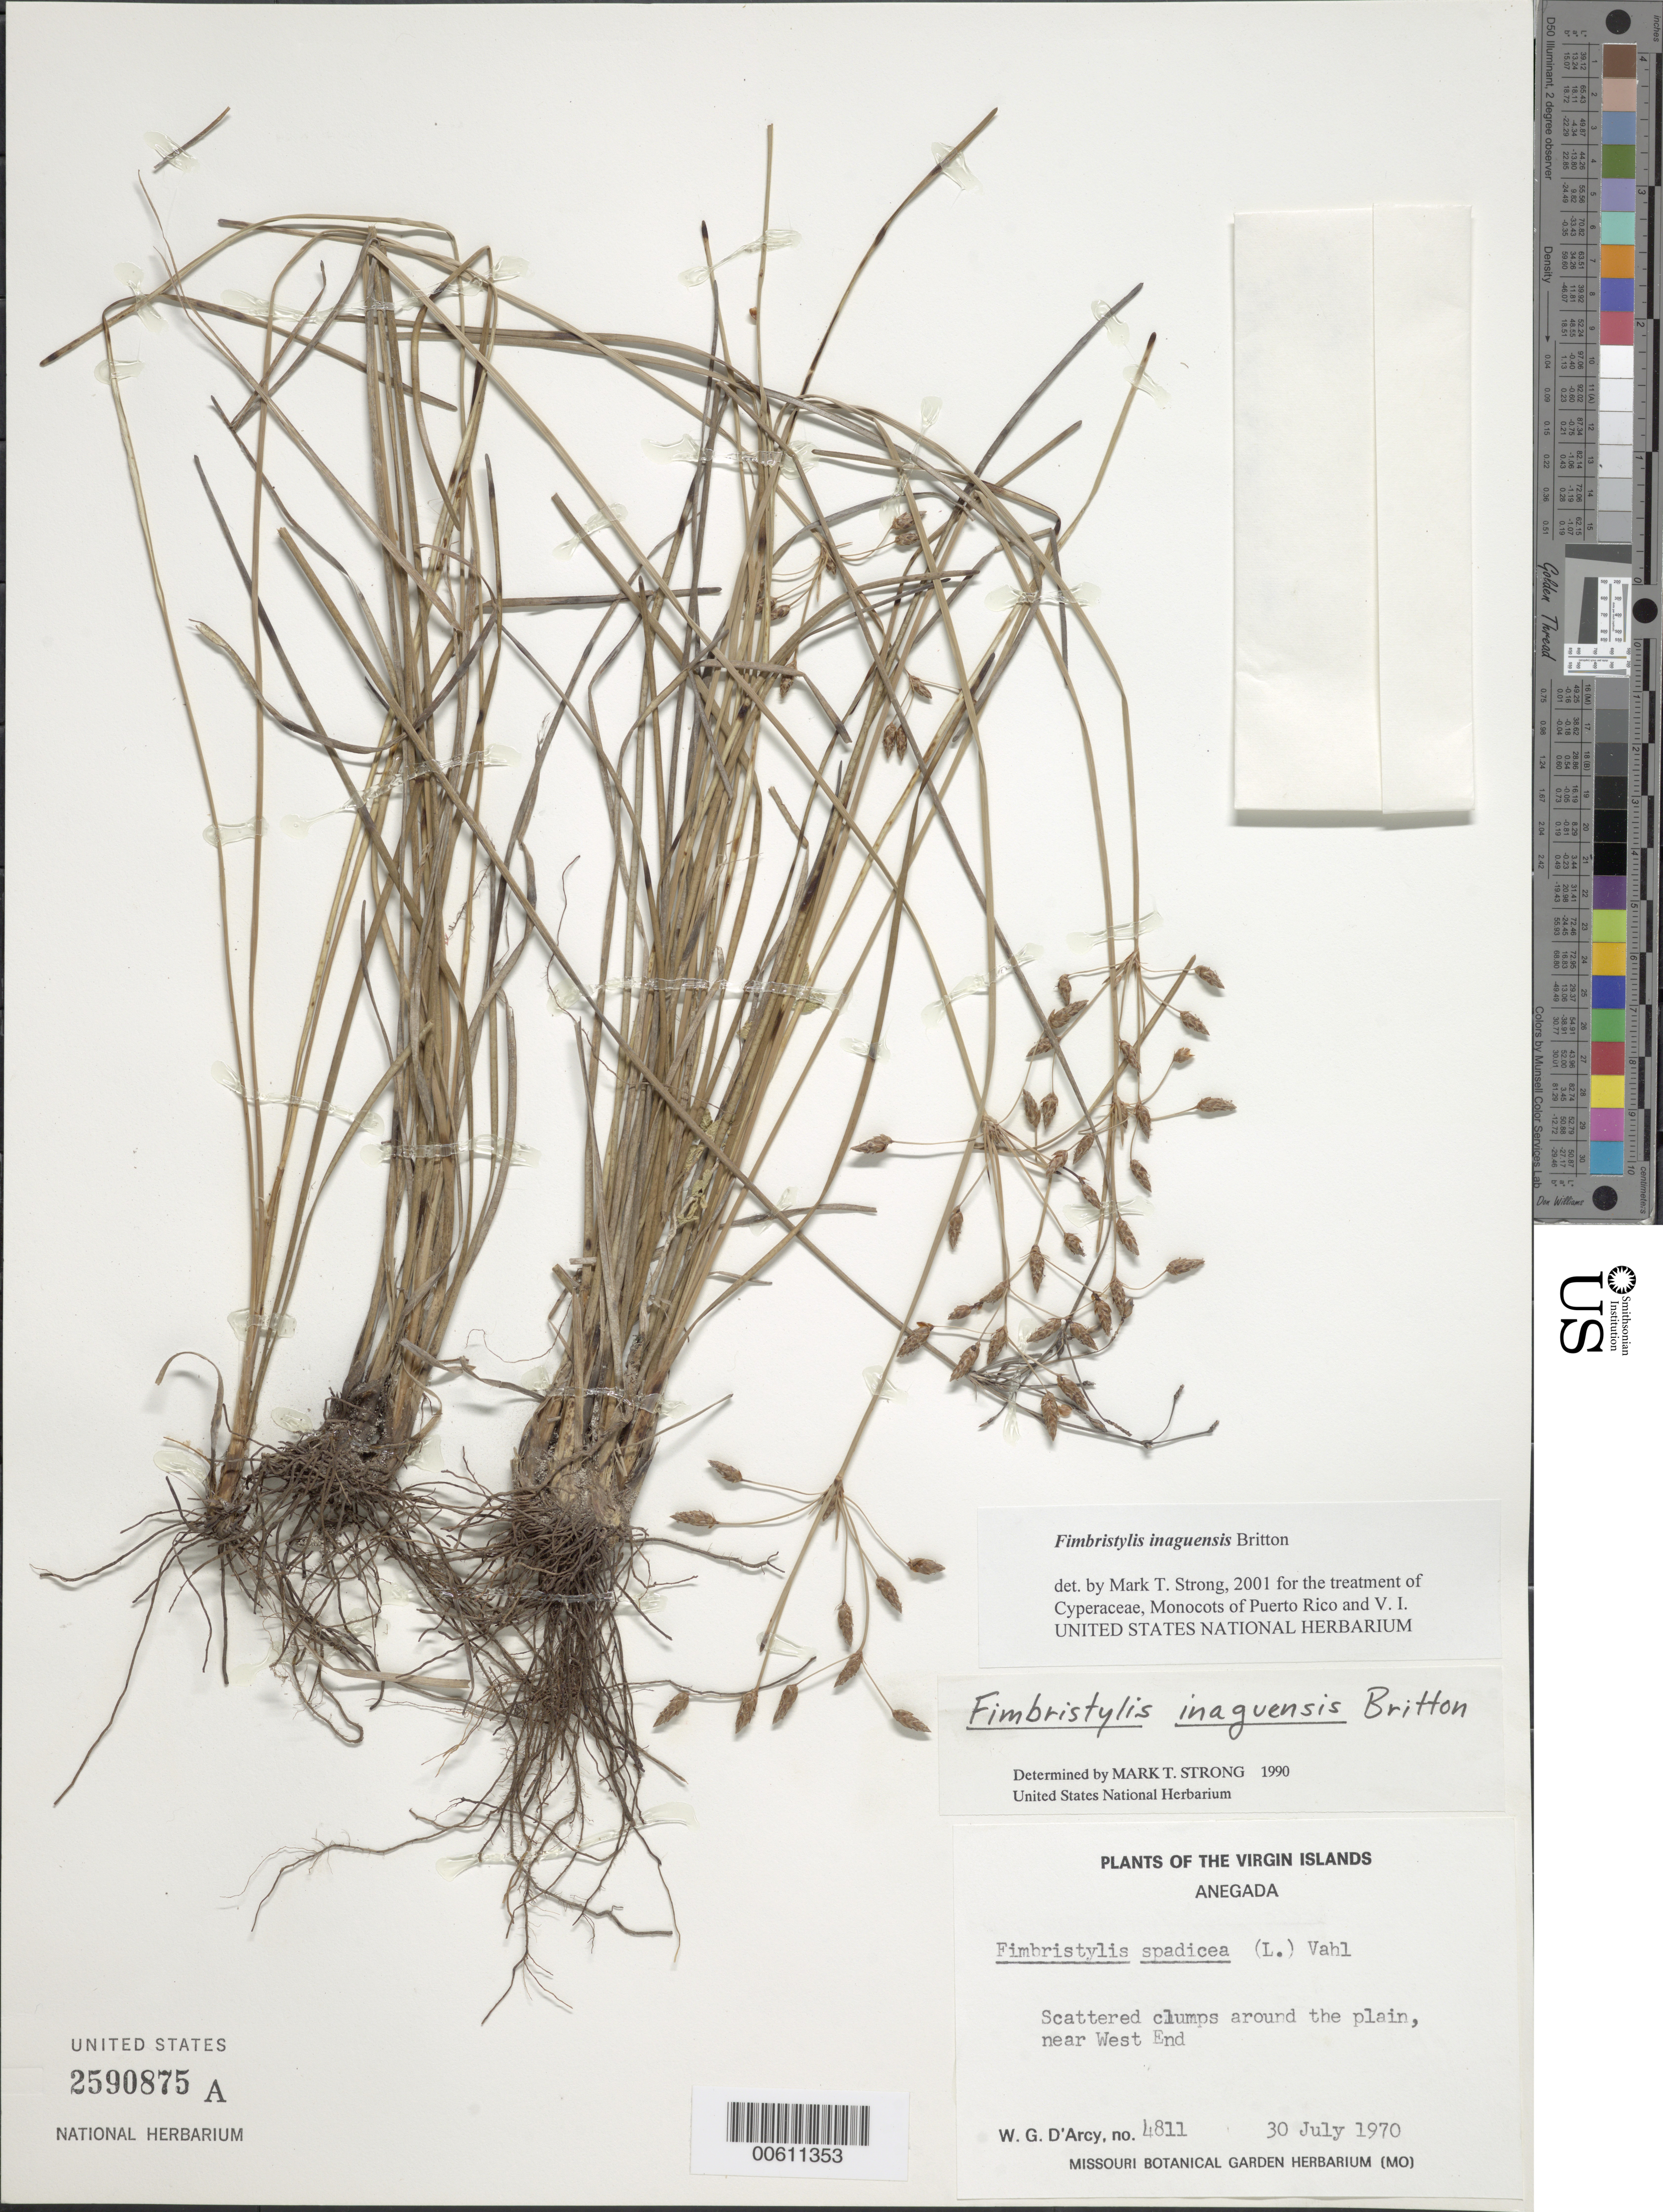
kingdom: Plantae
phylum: Tracheophyta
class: Liliopsida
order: Poales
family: Cyperaceae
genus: Fimbristylis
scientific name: Fimbristylis inaguensis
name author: Britton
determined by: Strong, M. T., (US), Smithsonian Institution - National Museum of Natural History (UNITED STATES)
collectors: W. G. D'Arcy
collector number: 4811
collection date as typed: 30 Jul 1970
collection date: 1970-07-30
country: British Virgin Islands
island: Anegada I.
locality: Anegada: near West End.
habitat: Around the plain.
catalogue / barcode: US 2590875A